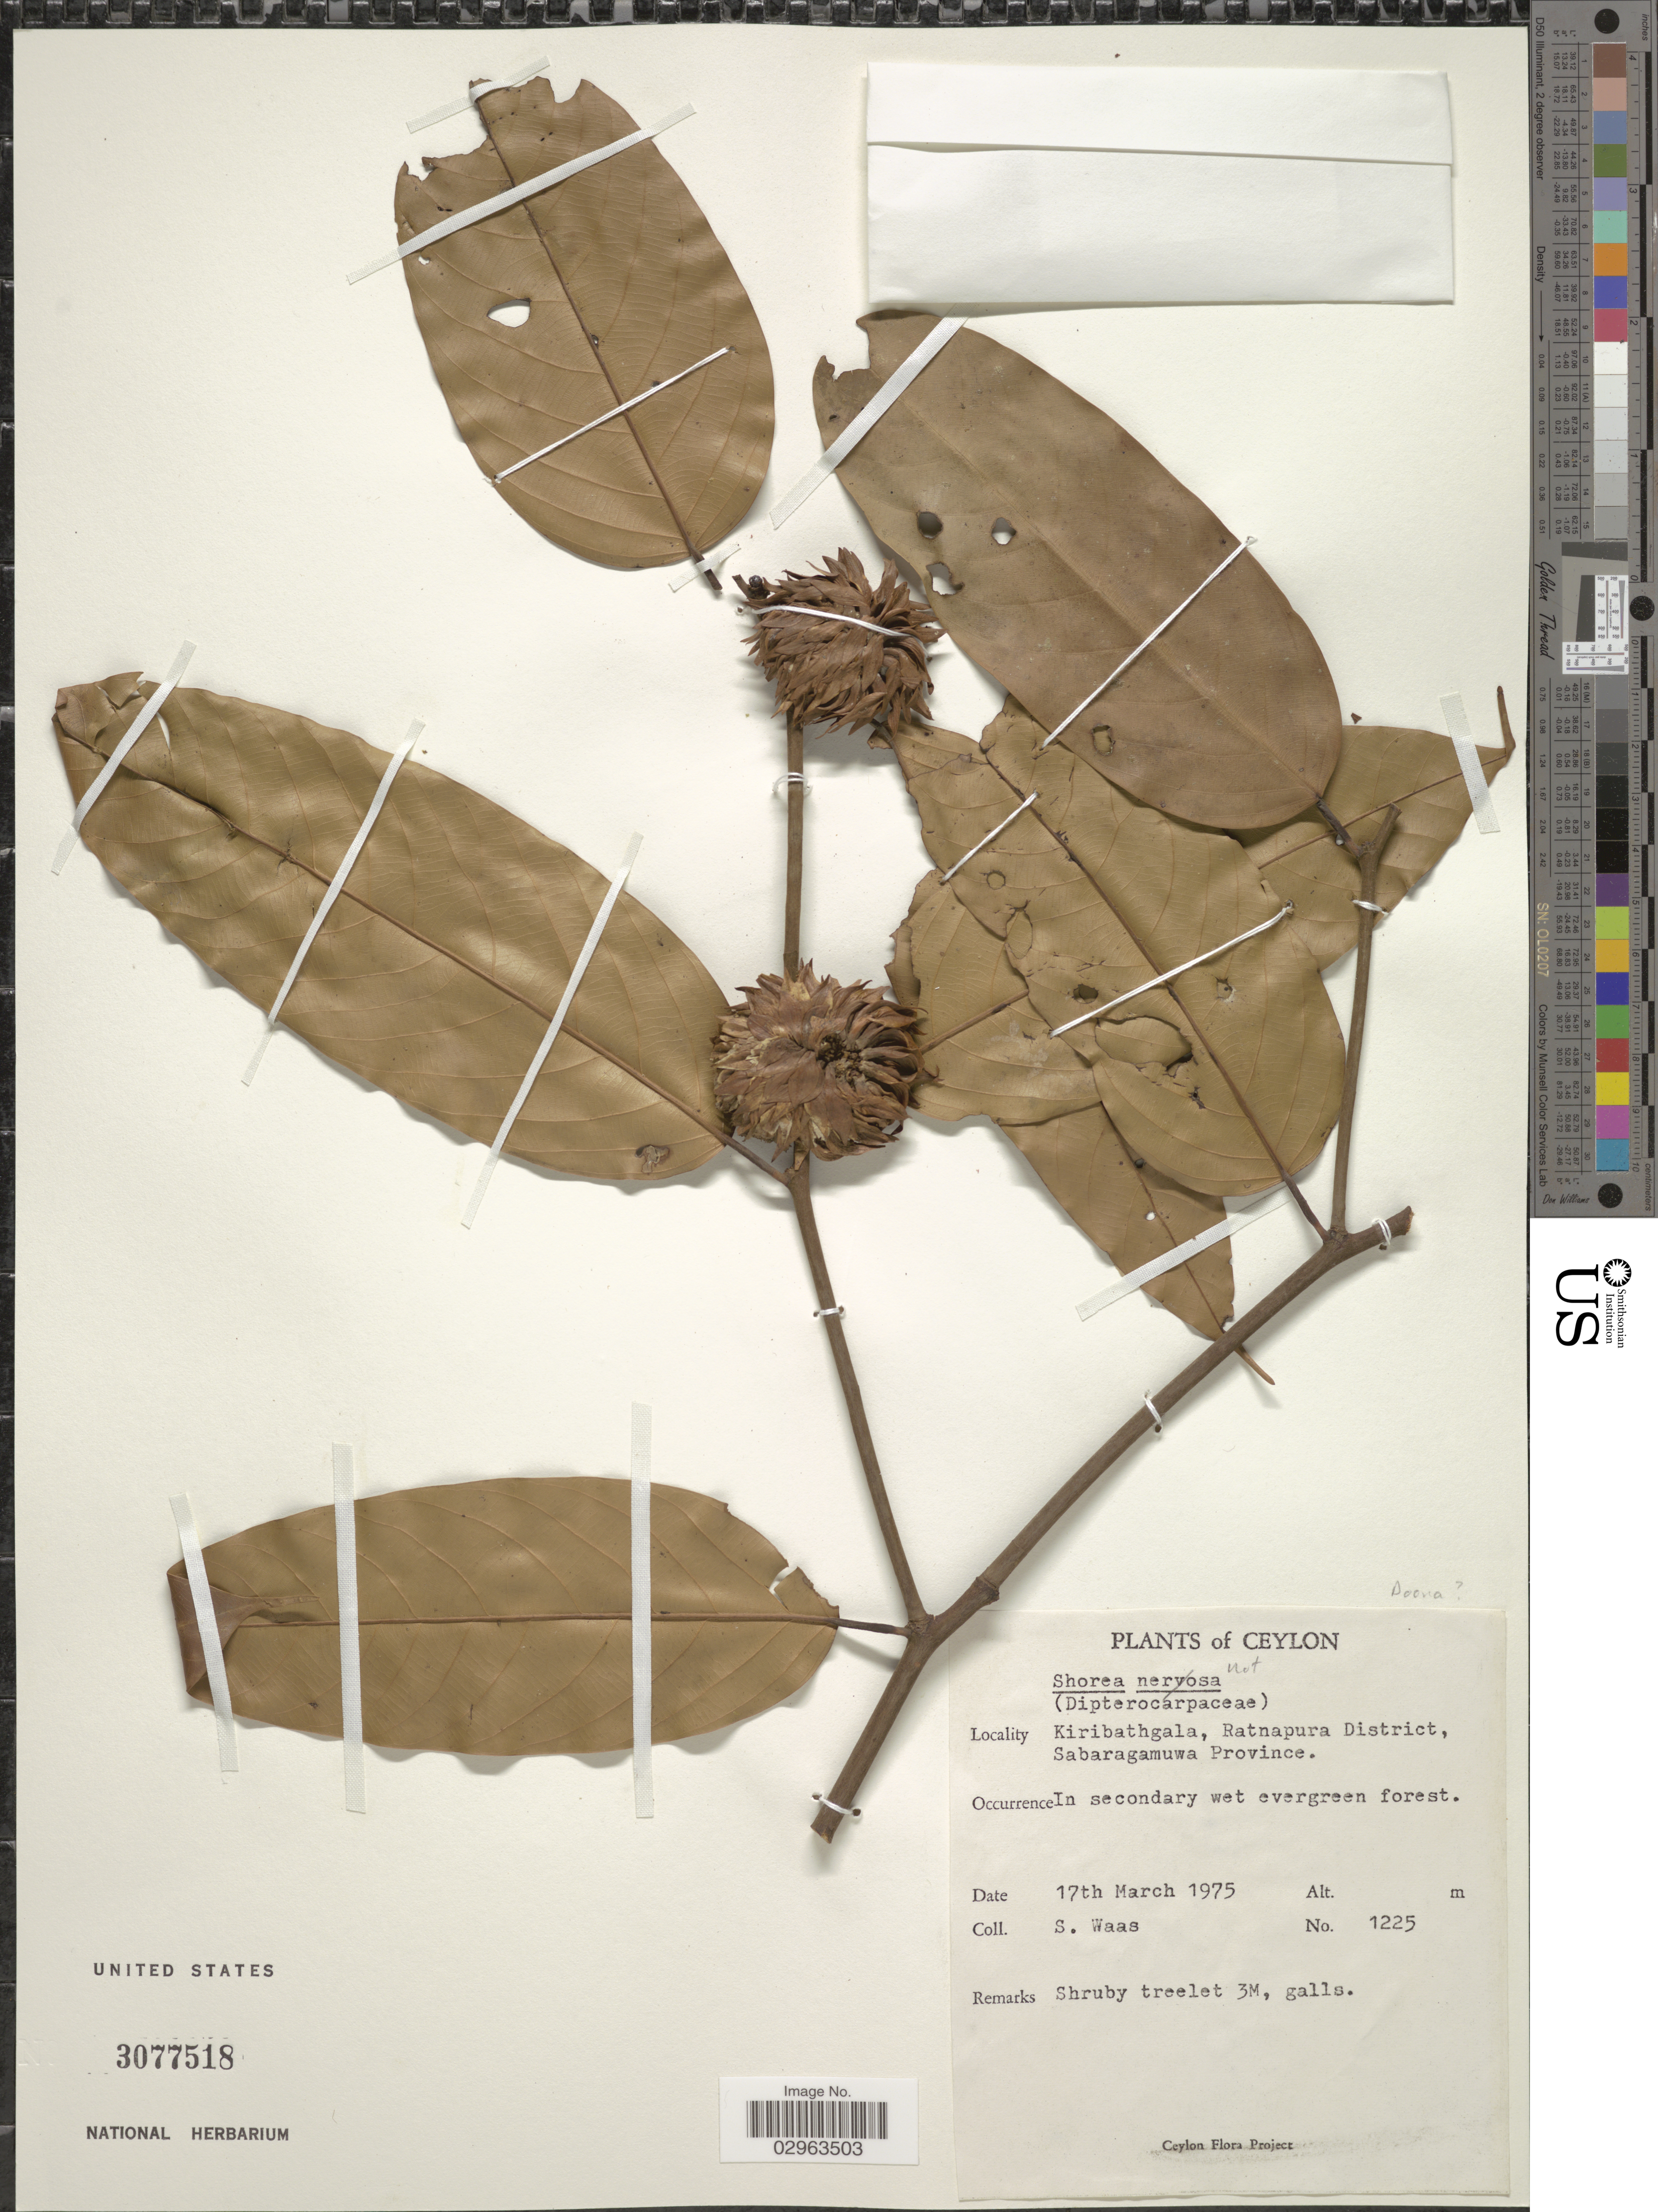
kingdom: Plantae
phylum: Tracheophyta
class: Magnoliopsida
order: Malvales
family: Dipterocarpaceae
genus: Doona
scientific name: Doona sp.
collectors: S. Waas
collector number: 1225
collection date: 1975-03-17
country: Sri Lanka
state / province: Sabaragamuwa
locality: Ceylon. Kiribathgala, Ratnapura District.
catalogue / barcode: US 3077518